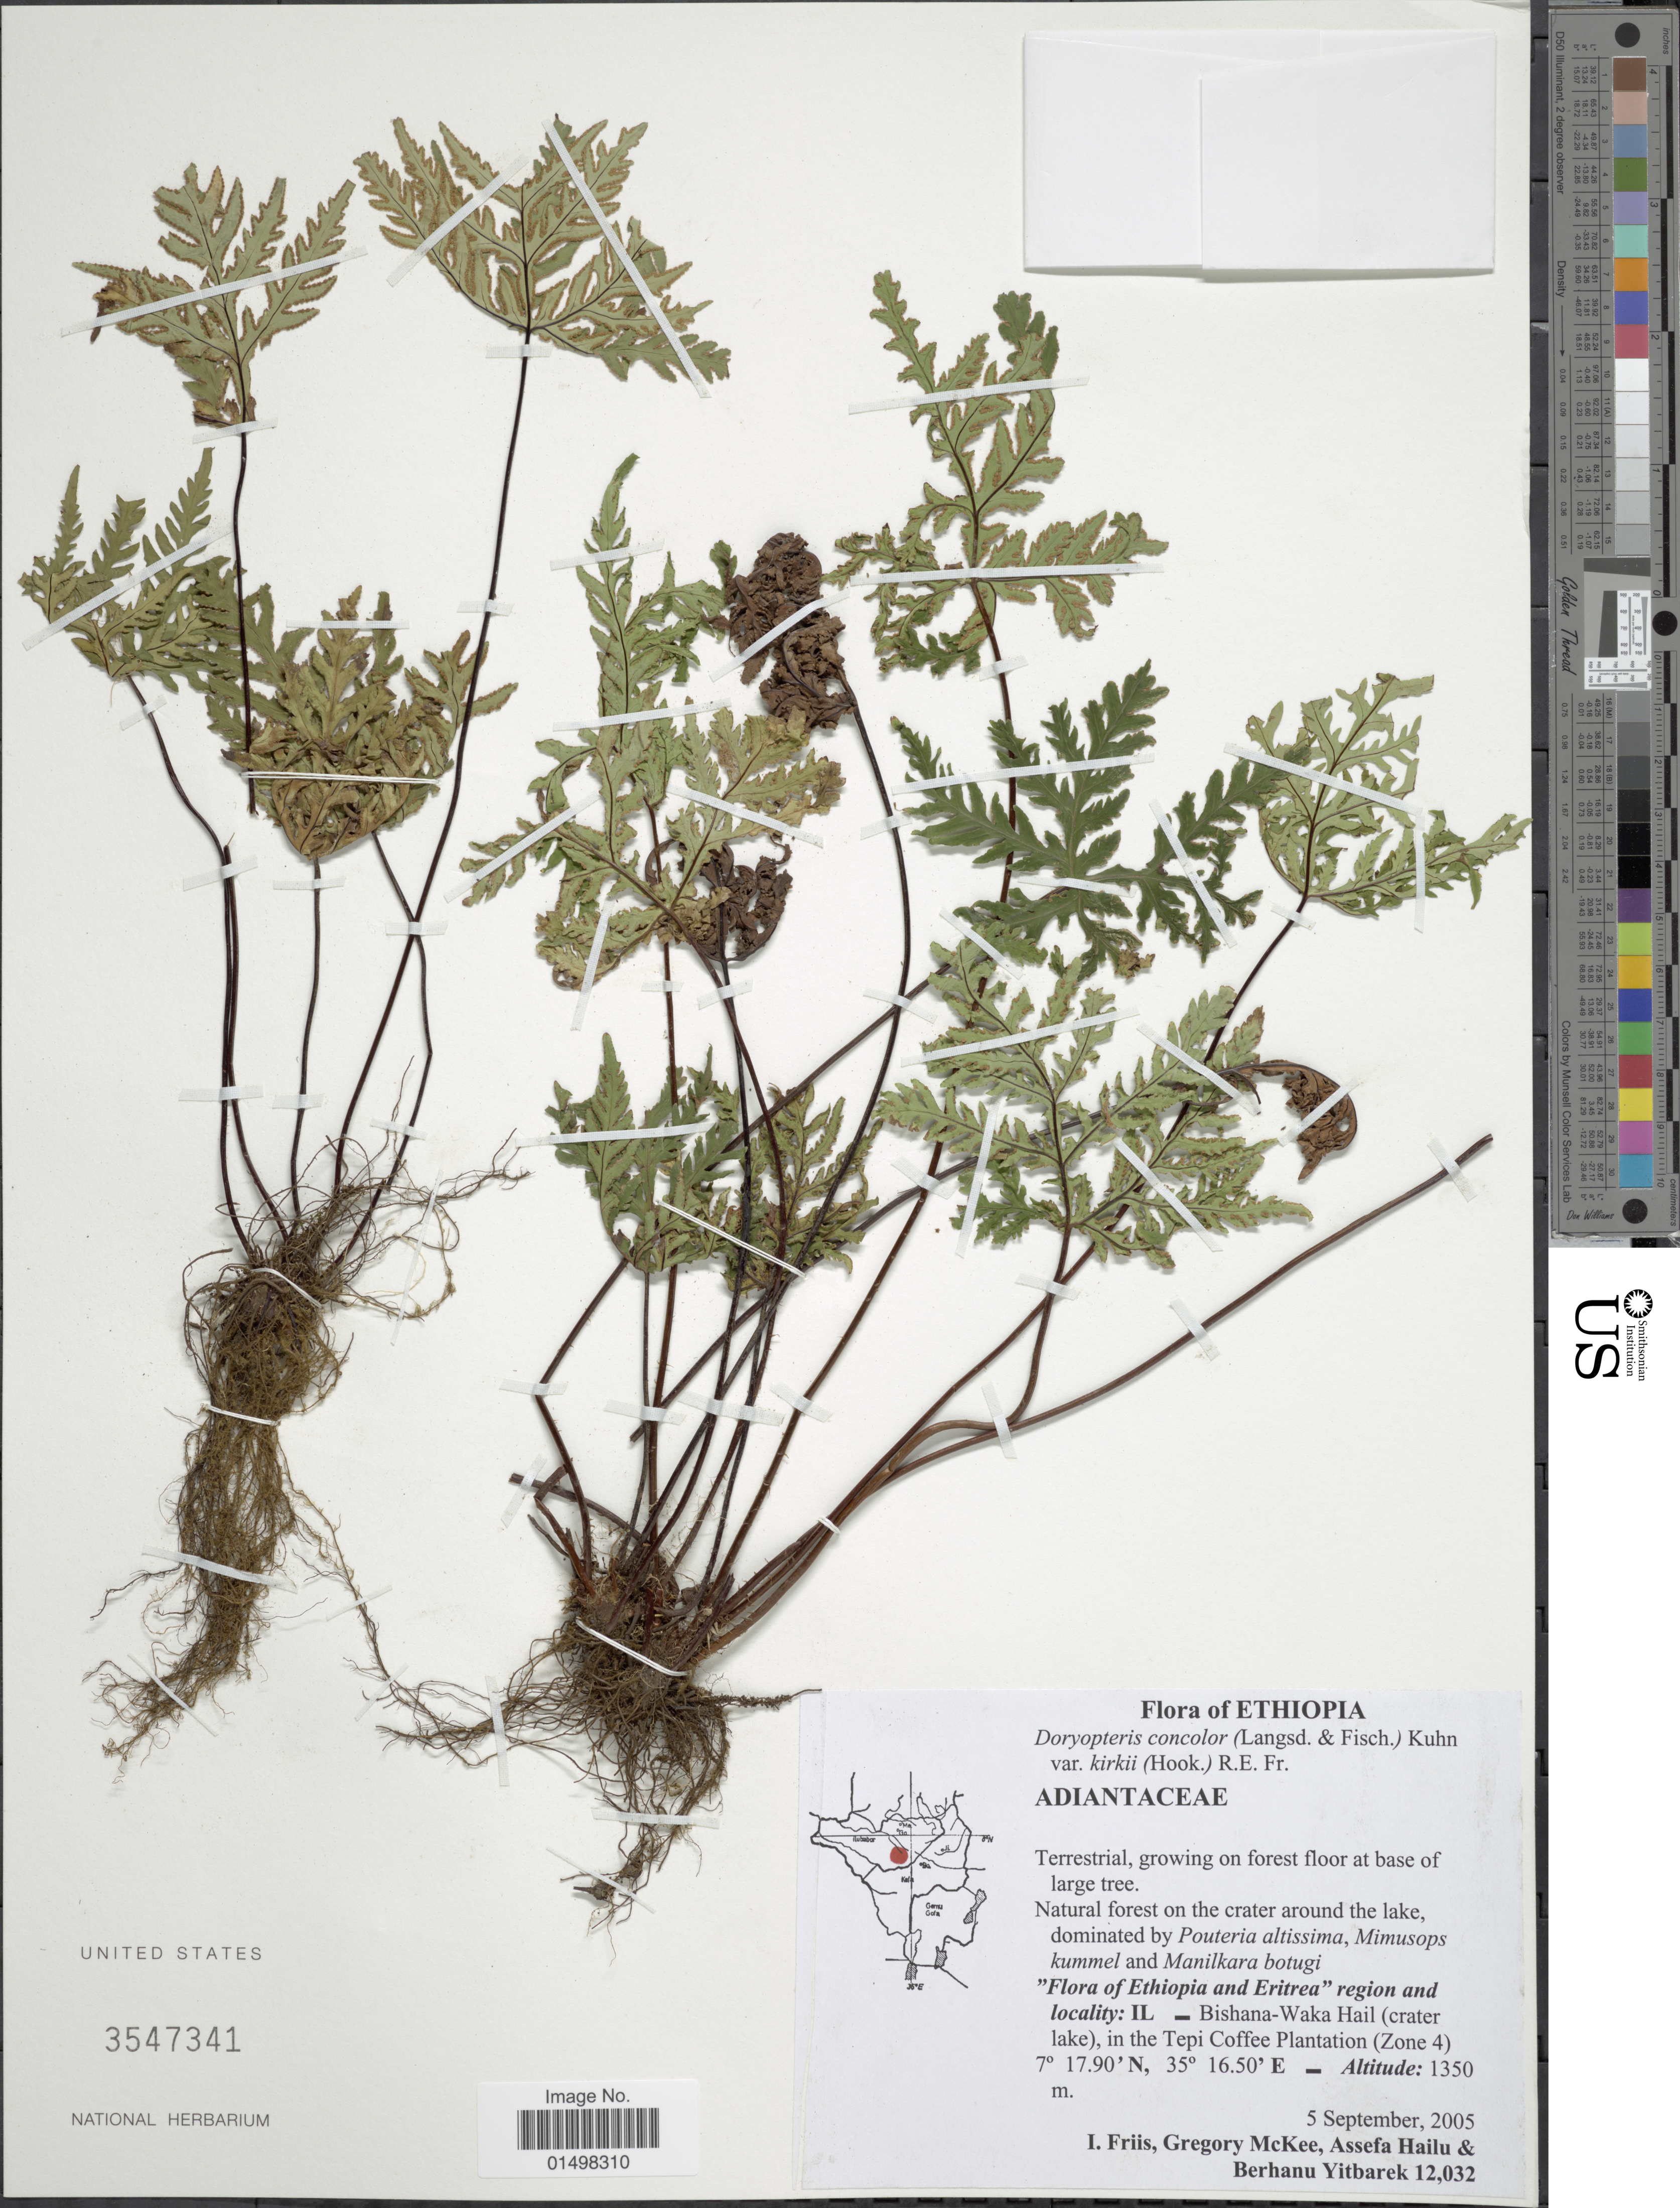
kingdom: Plantae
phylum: Tracheophyta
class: Polypodiopsida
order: Polypodiales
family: Pteridaceae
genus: Doryopteris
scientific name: Doryopteris concolor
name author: (Langsd. & Fisch.) Kuhn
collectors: I. Friis, G. S. McKee, A. Hailu & B. Yitbarek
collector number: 12032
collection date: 2005-09-05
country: Eritrea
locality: Ethiopia. IL - Bishana-Waka Hail (crater lake), in the Tepi Coffee Plantation (Zone 4).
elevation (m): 1350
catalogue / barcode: US 3547341